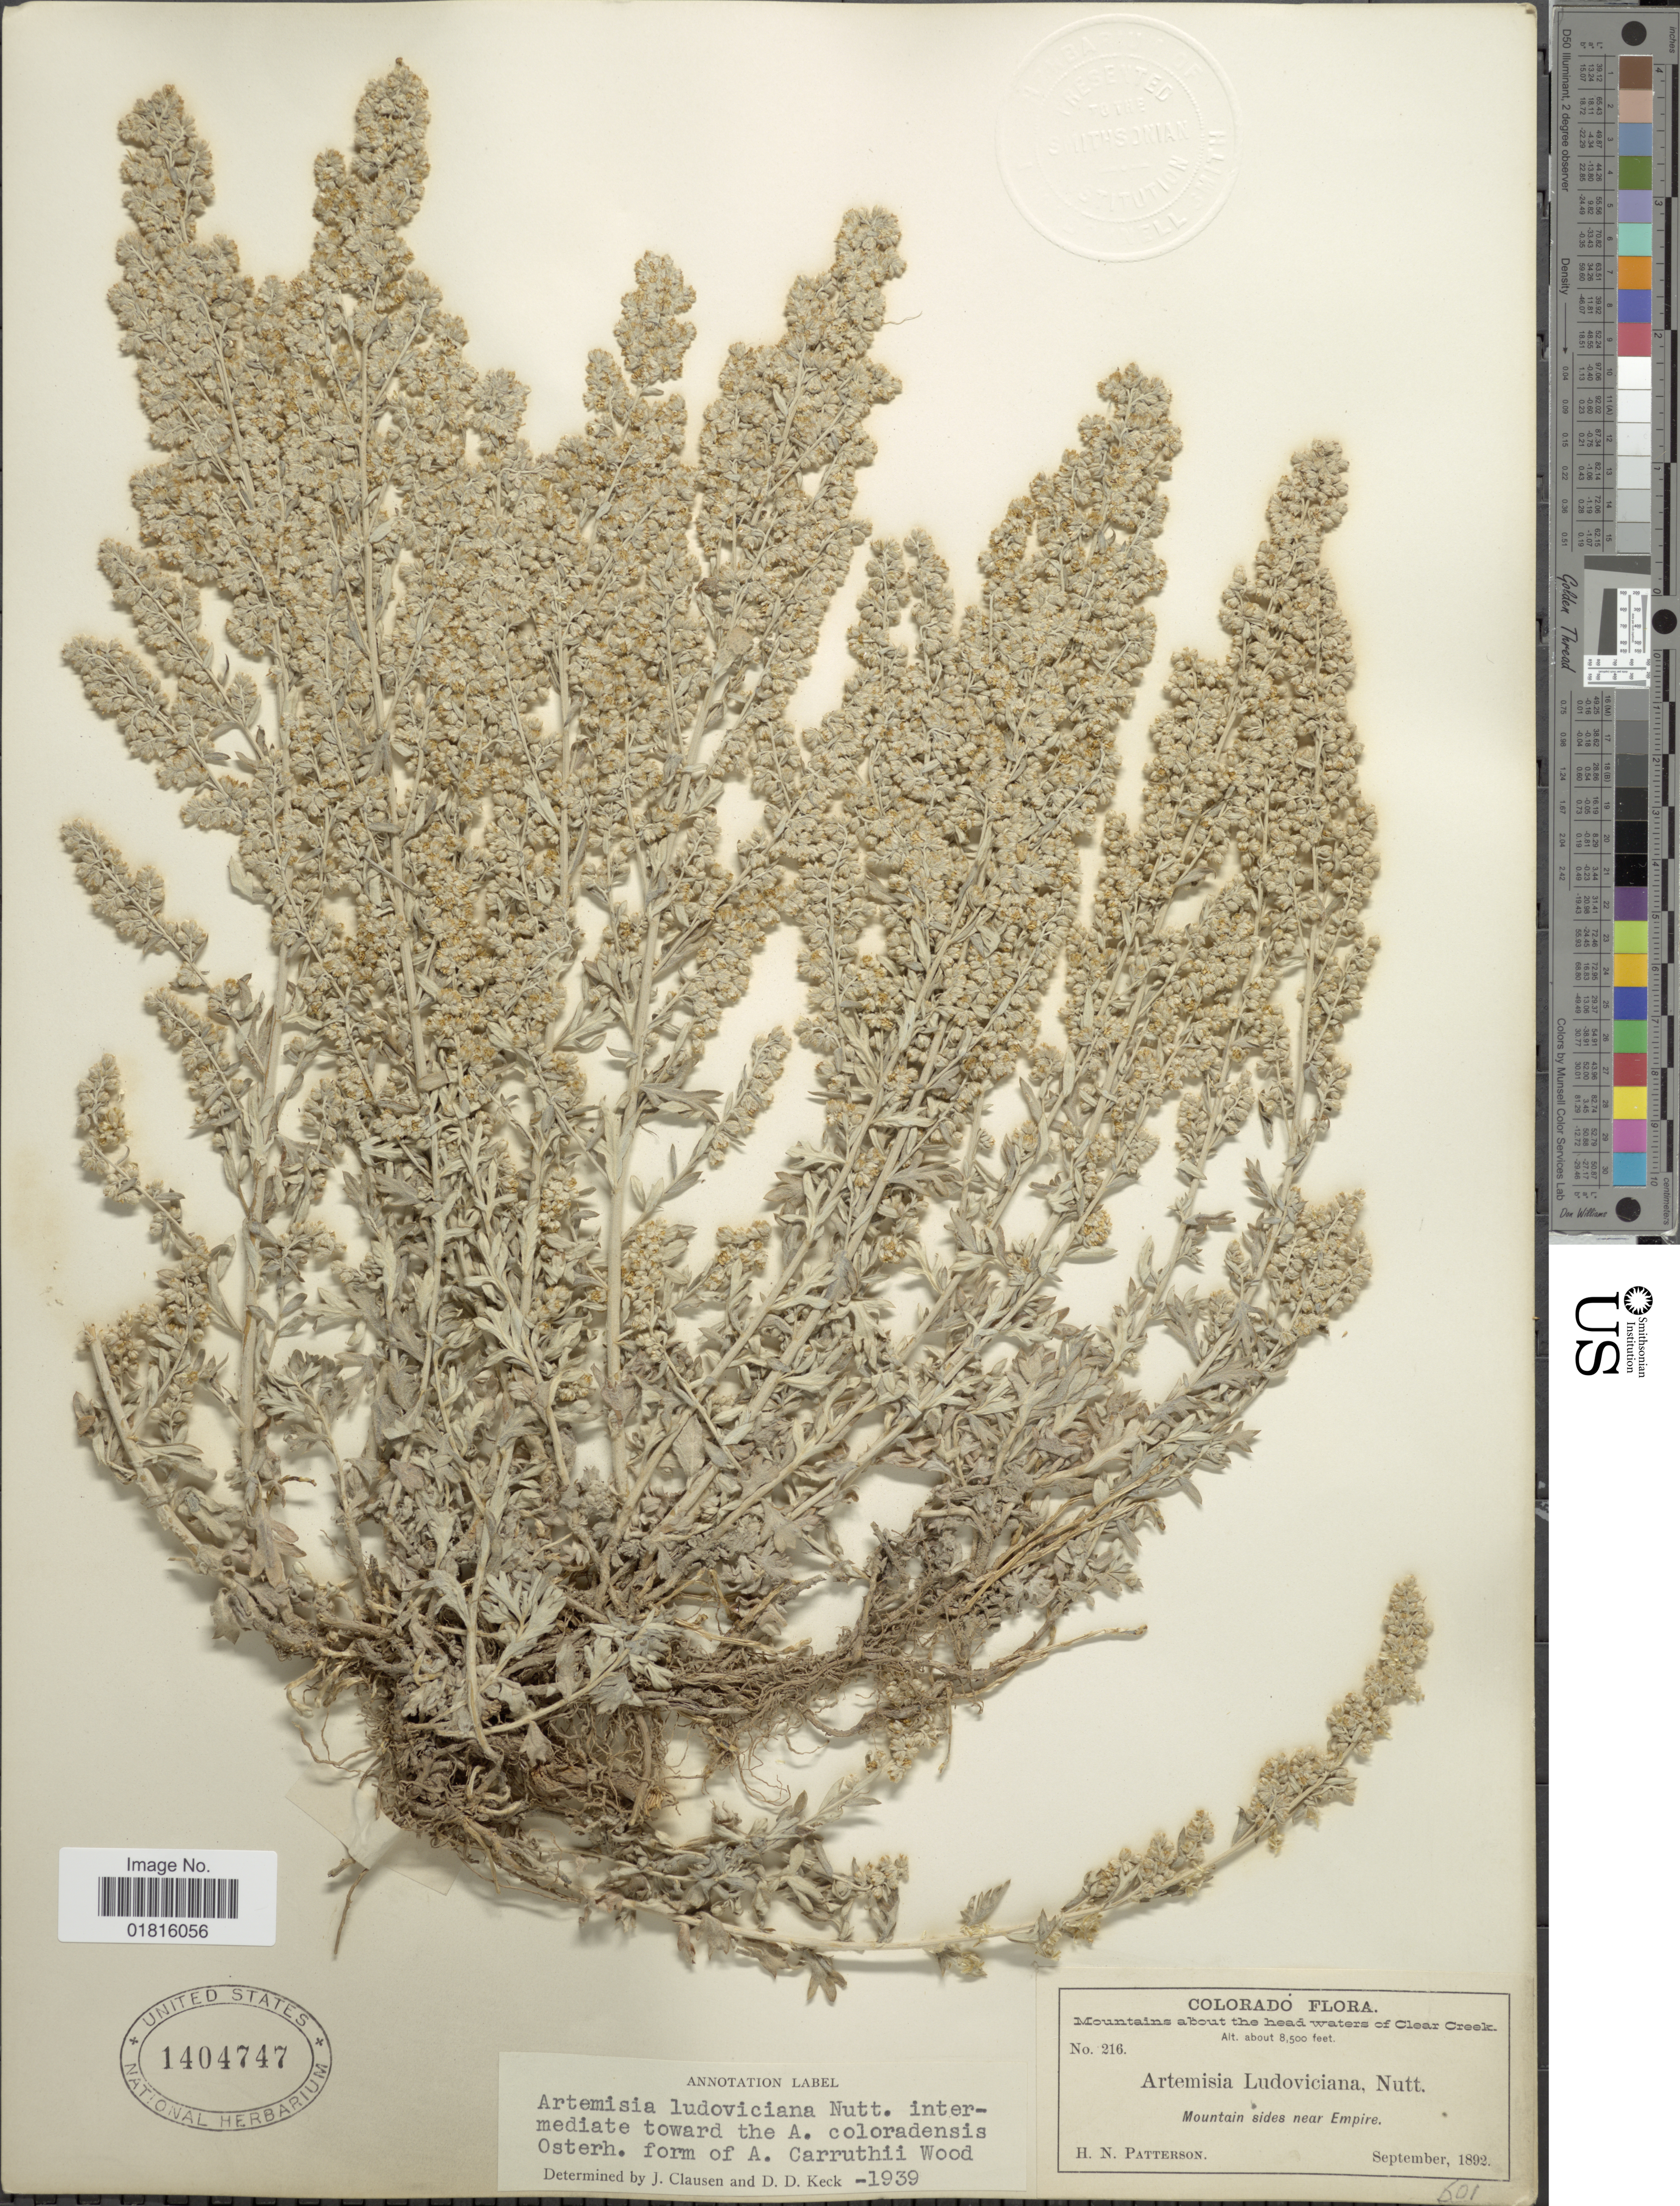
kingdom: Plantae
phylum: Tracheophyta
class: Magnoliopsida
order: Asterales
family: Asteraceae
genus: Artemisia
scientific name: Artemisia ludoviciana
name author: Nutt.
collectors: H. N. Patterson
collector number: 216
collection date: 1892-09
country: United States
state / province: Colorado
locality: Mountain about the head waters of Clear Creek, Mountain sides near Empire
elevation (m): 2591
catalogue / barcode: US 1404747